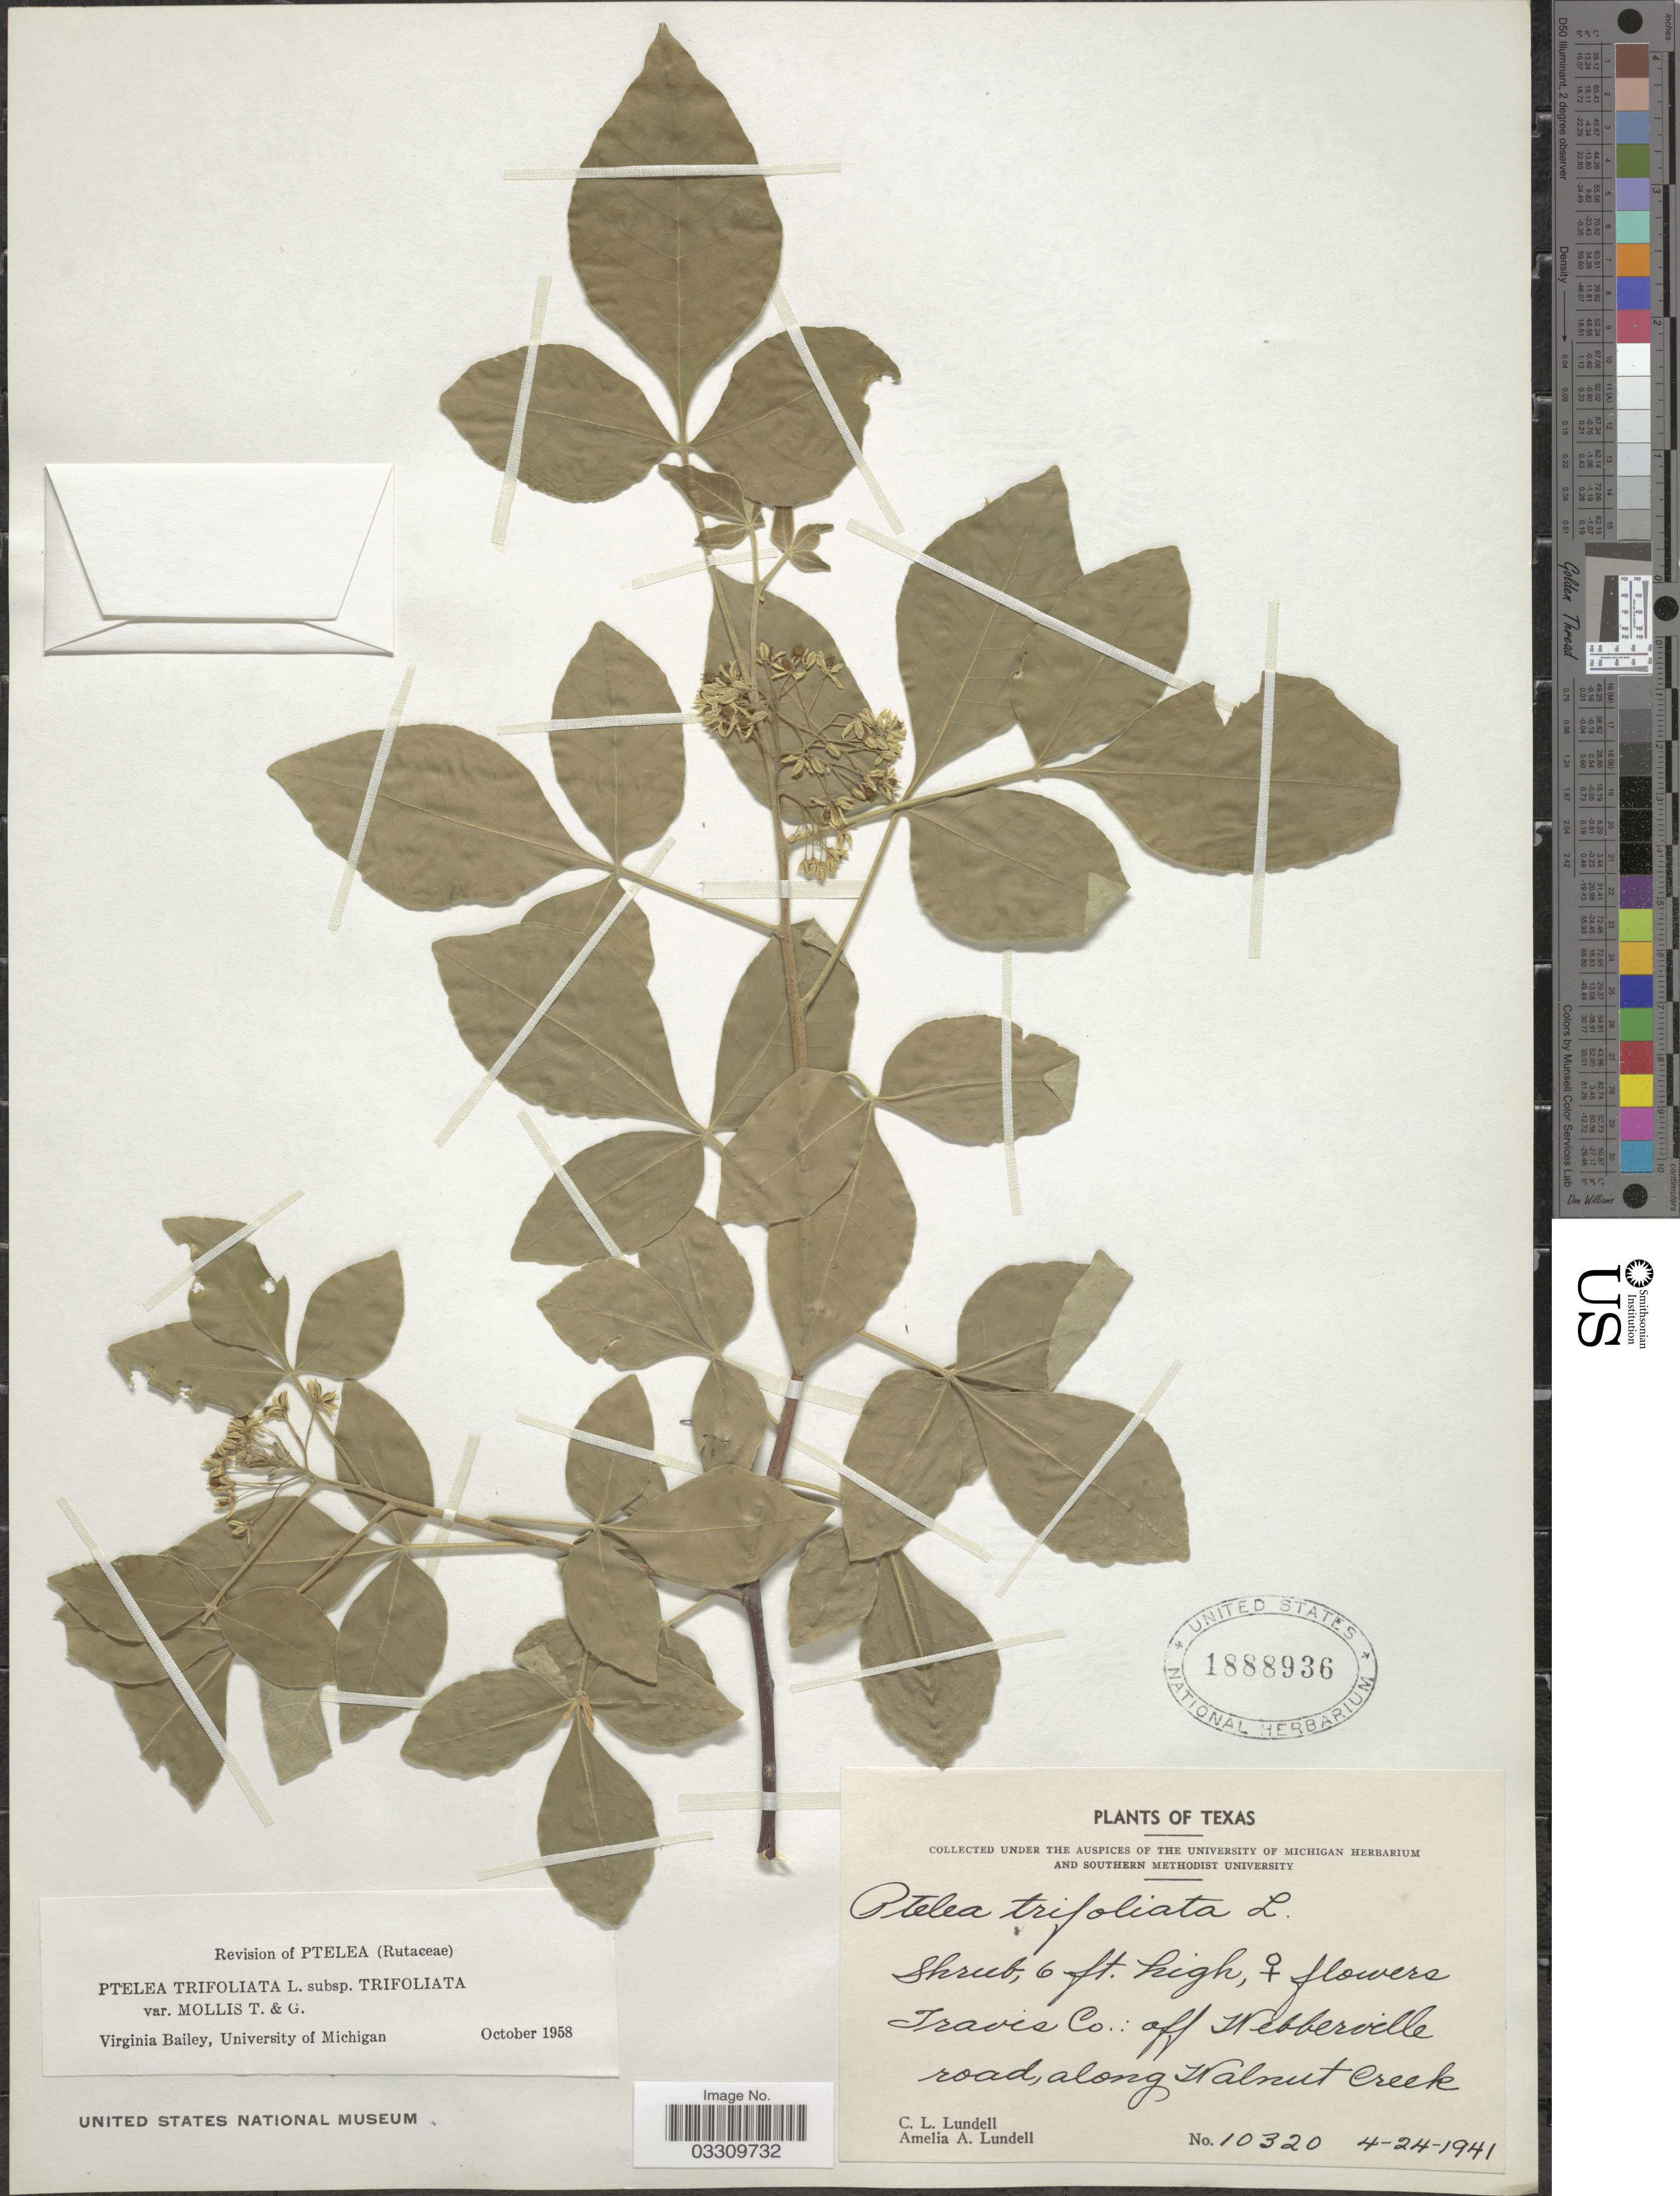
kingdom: Plantae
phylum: Tracheophyta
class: Magnoliopsida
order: Sapindales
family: Rutaceae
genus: Ptelea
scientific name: Ptelea trifoliata var. mollis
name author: Torr. & A. Gray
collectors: C. L. Lundell & A. A. Lundell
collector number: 10320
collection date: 1941-04-24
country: United States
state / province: Texas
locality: Travis Co.: off Webberville road, along Walnut Creek.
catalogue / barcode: US 1888936